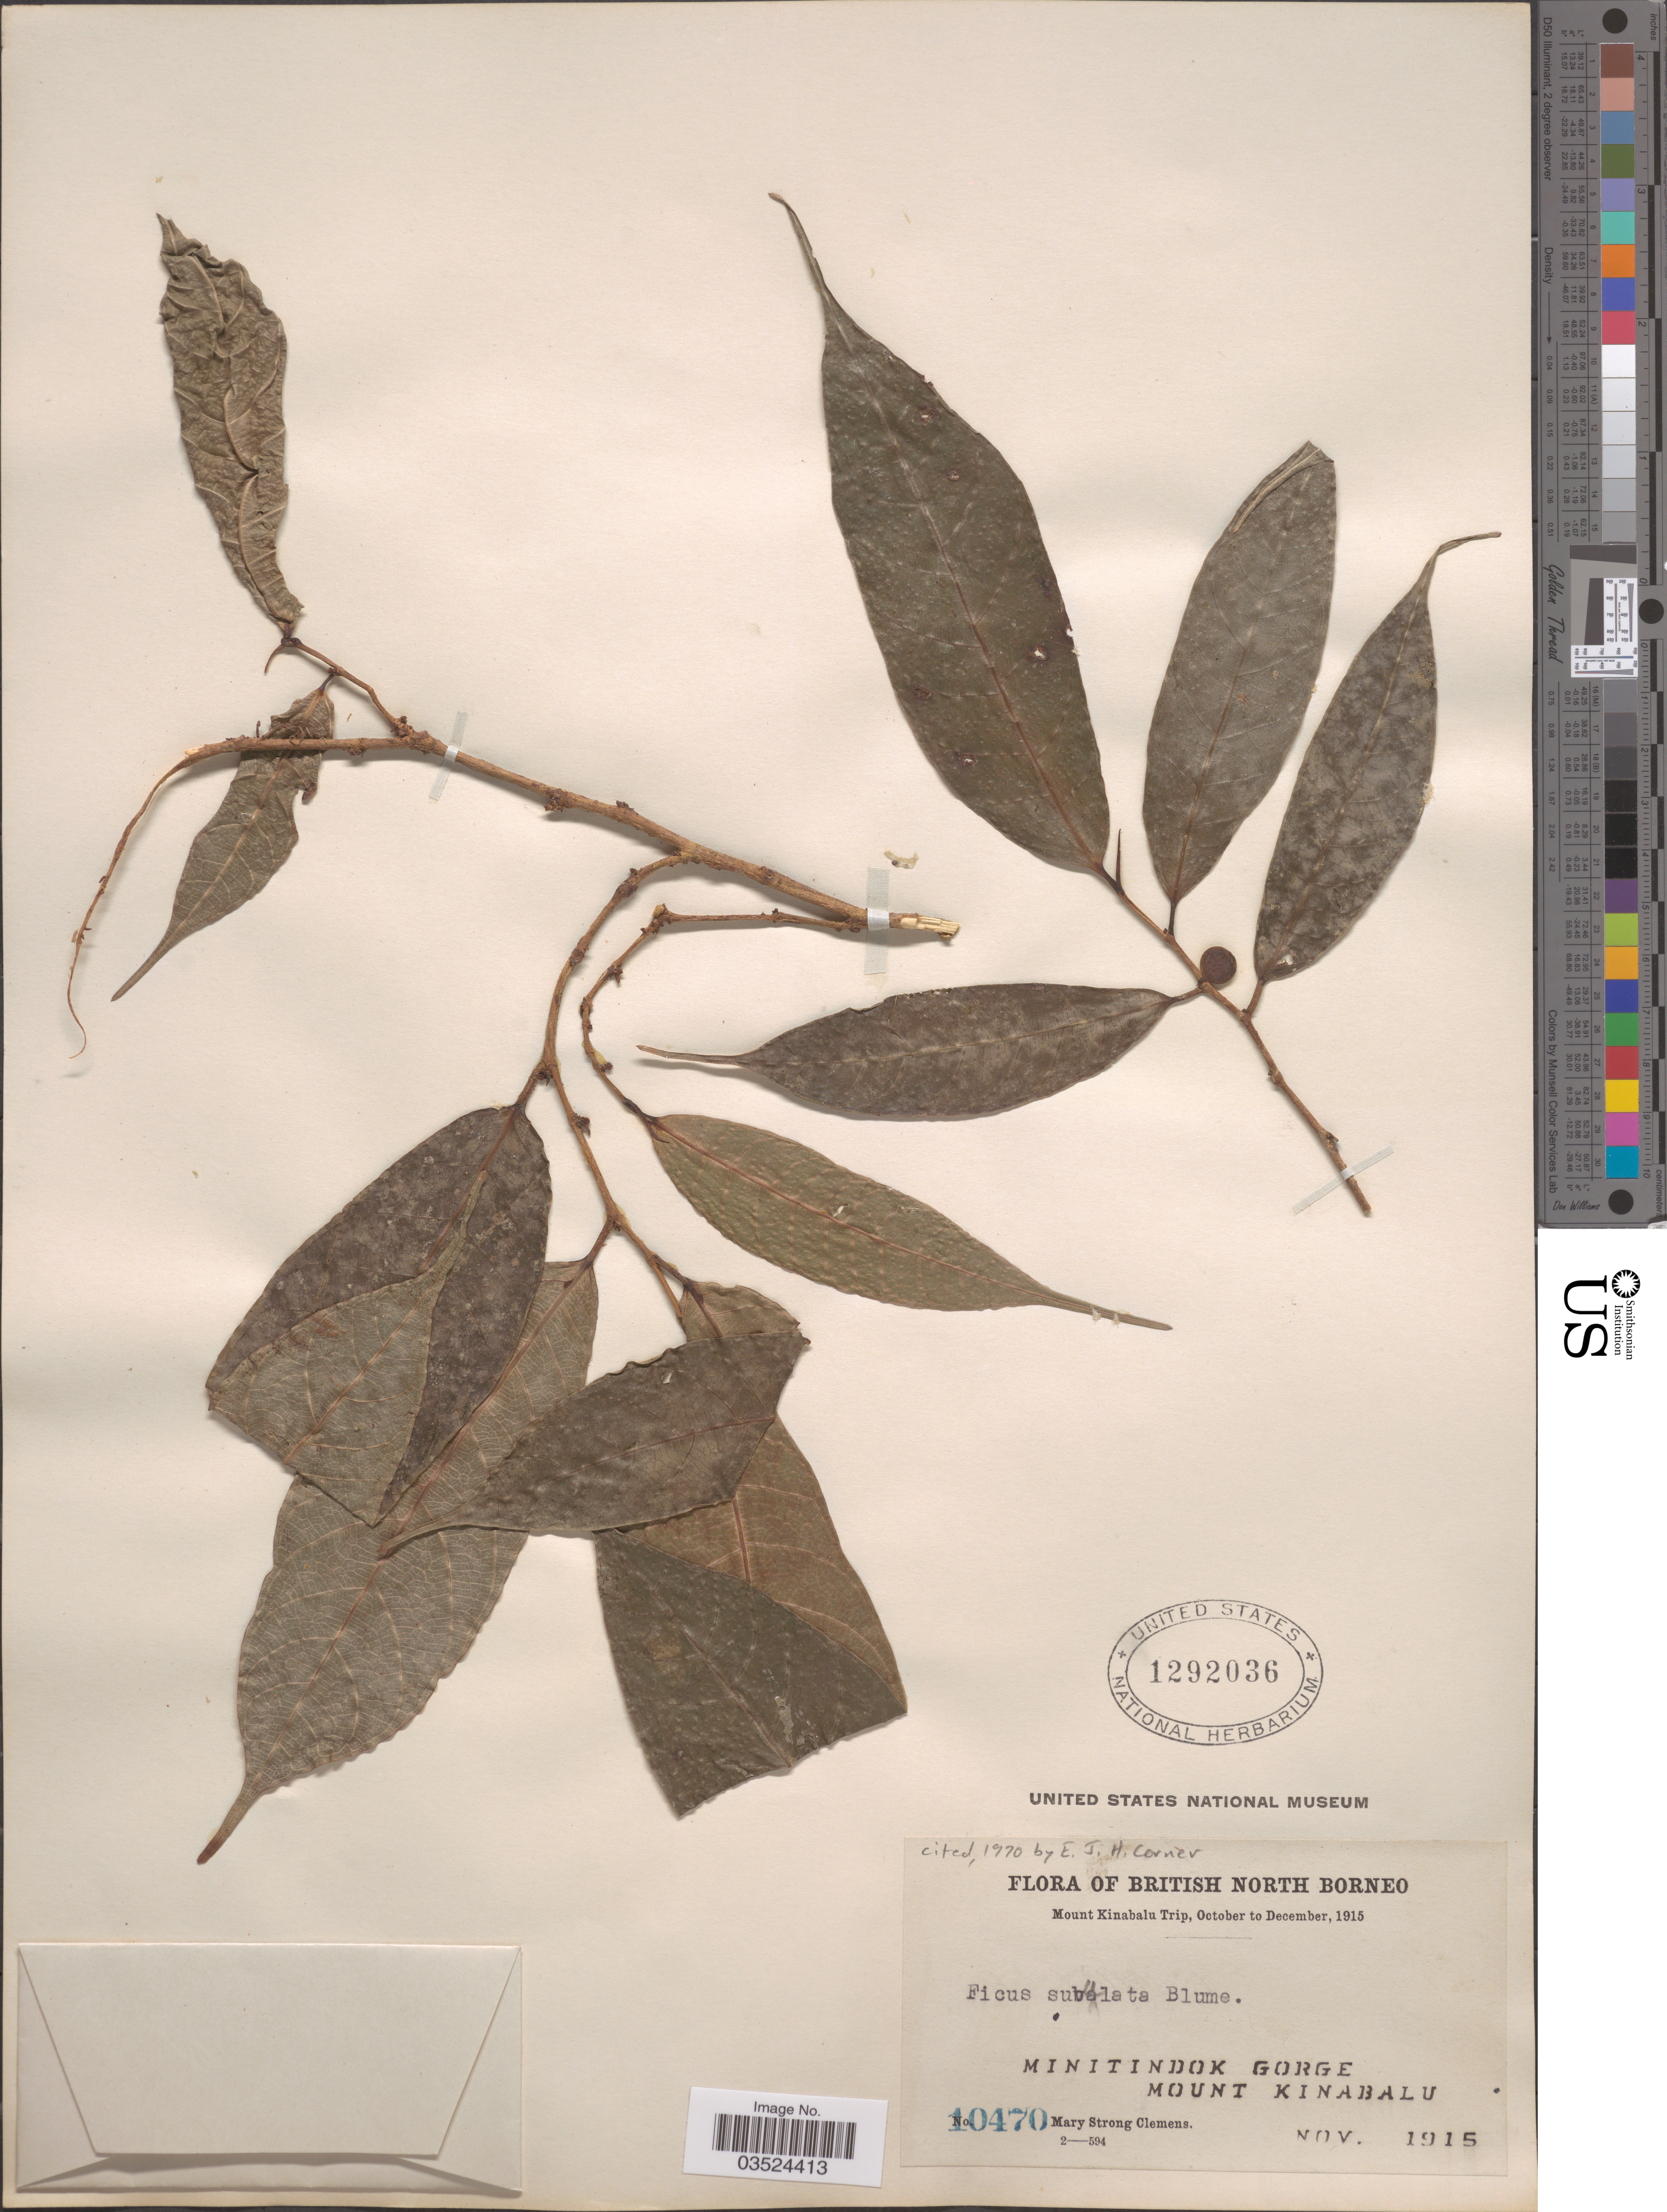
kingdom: Plantae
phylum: Tracheophyta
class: Magnoliopsida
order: Rosales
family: Moraceae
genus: Ficus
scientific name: Ficus subulata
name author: Blume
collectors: M. S. Clemens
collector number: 10470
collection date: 1915-11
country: Malaysia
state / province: Sabah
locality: British North Borneo. Mount Kinabalu Trip. Minitindok Gorge, Mount Kinabalu.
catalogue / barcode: US 1292036